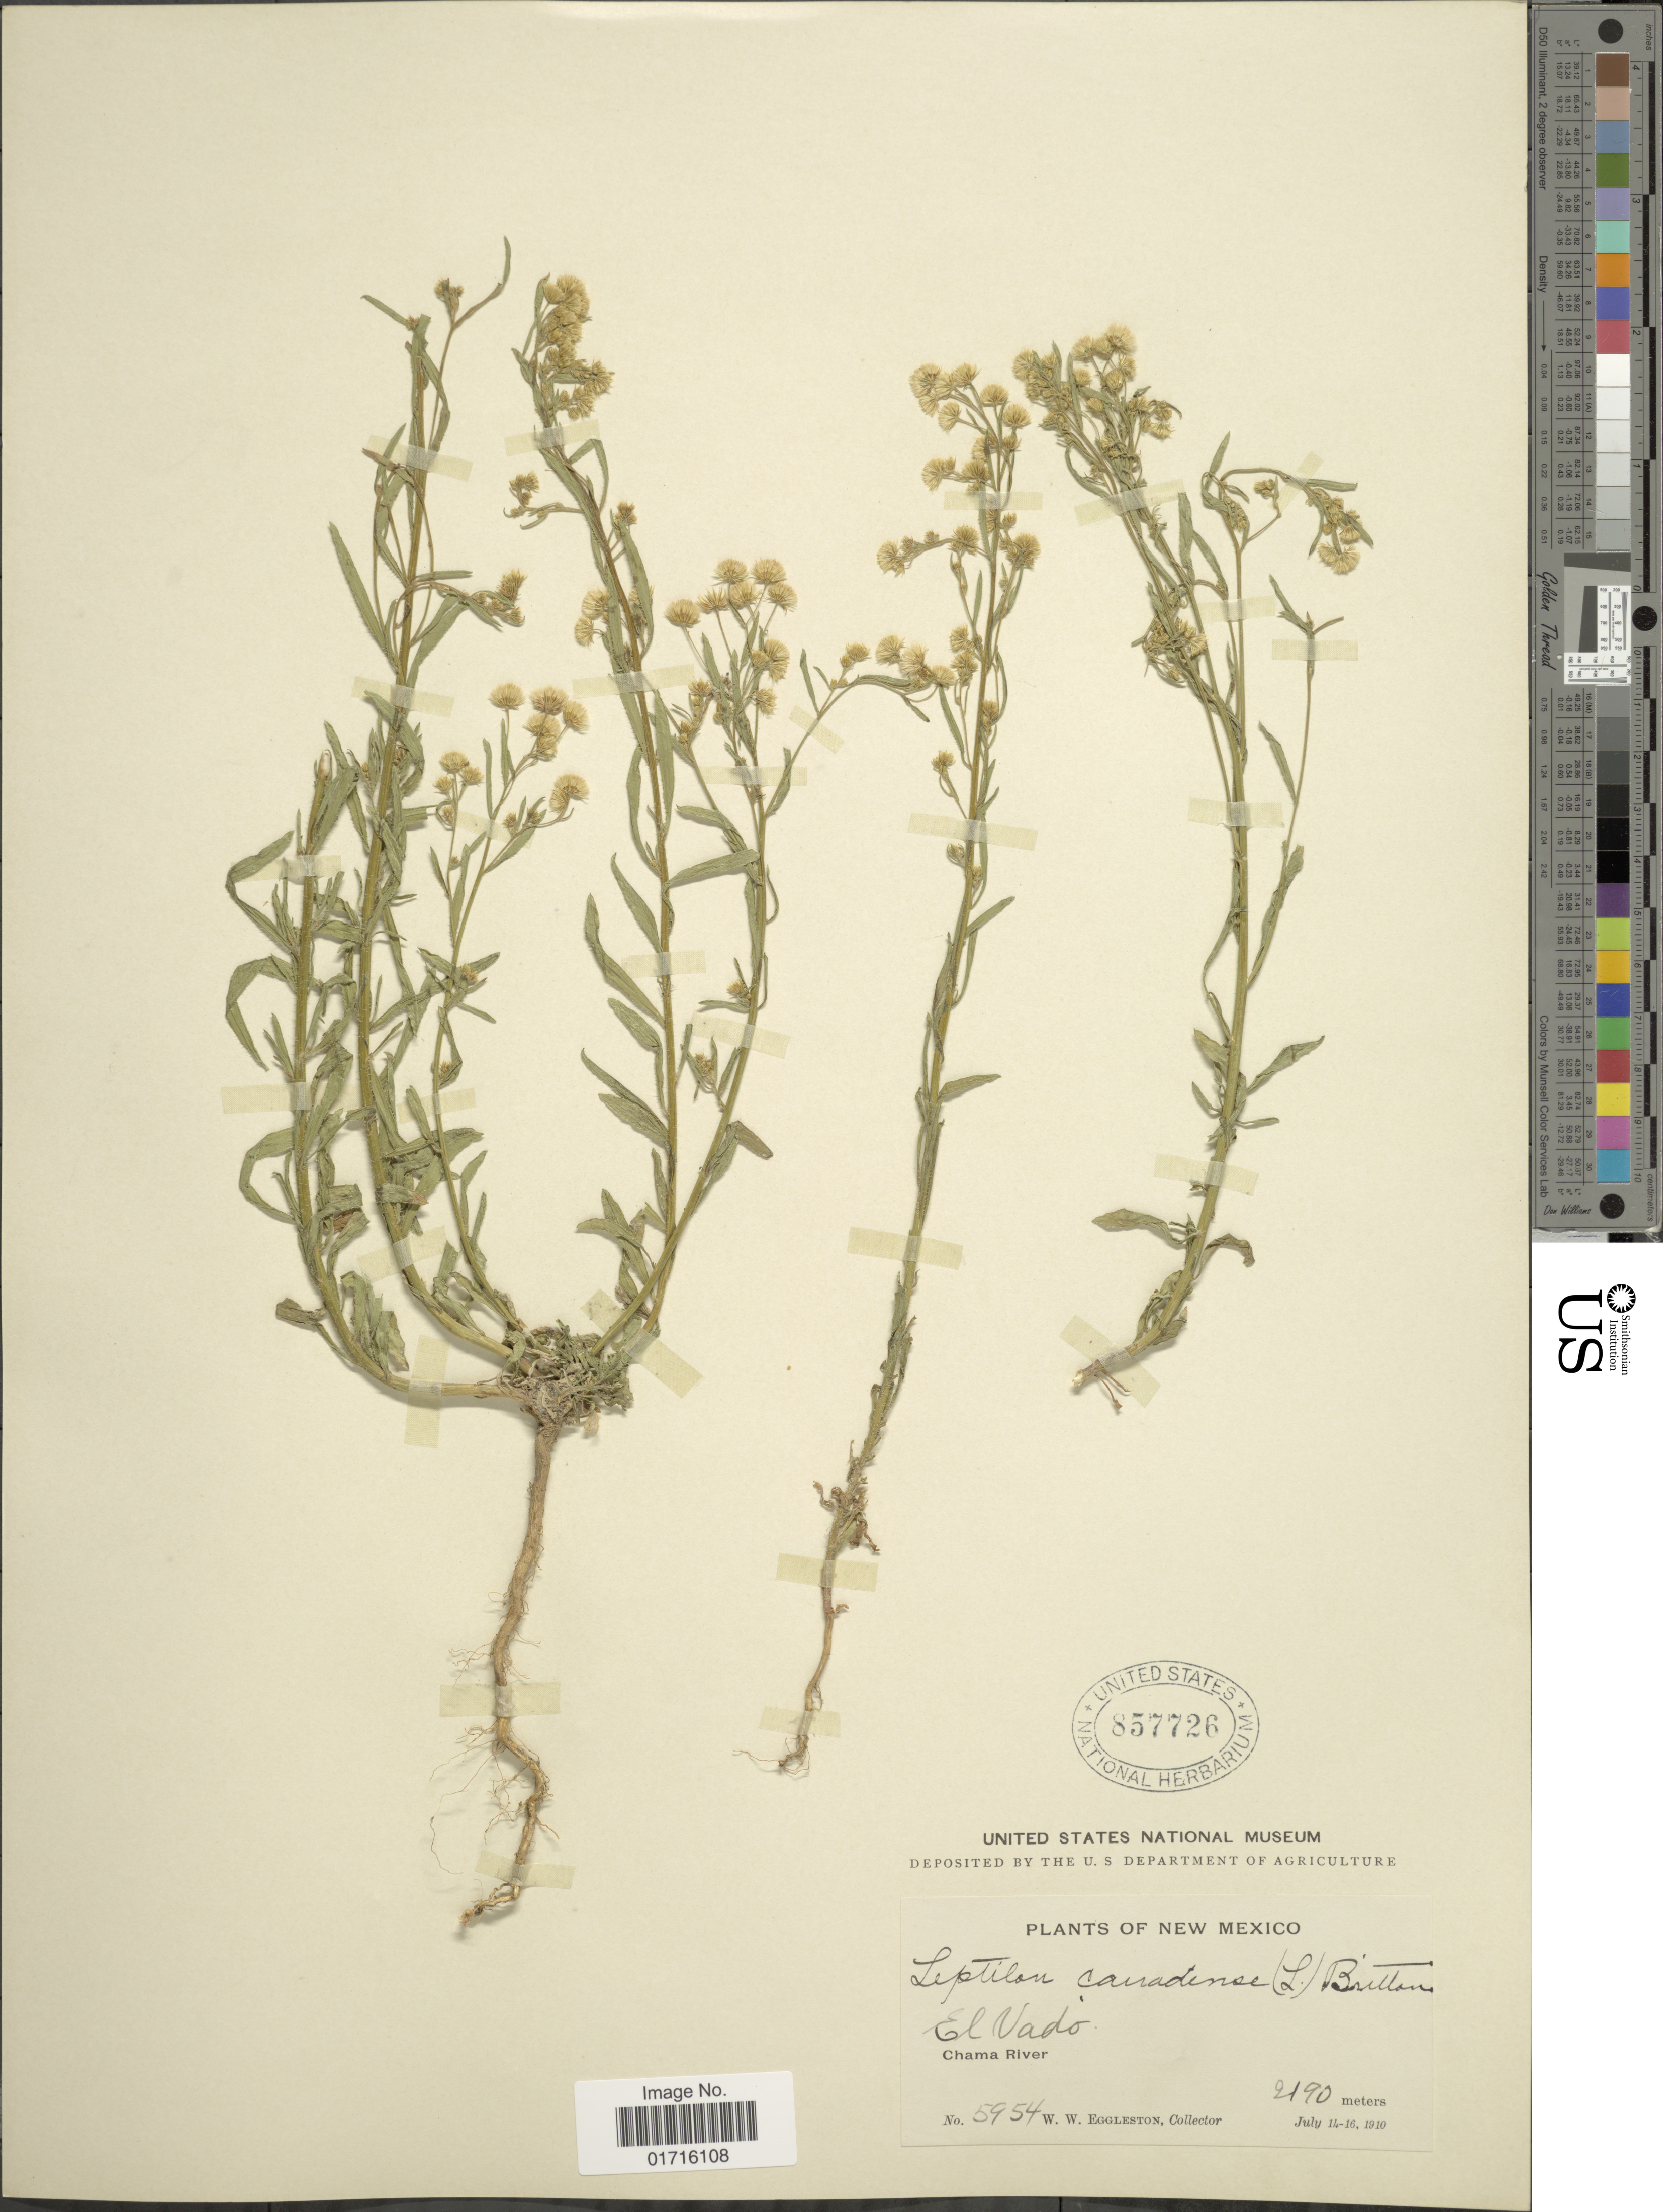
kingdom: Plantae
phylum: Tracheophyta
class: Magnoliopsida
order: Asterales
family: Asteraceae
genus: Conyza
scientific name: Conyza canadensis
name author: (L.) Cronq.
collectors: W. W. Eggleston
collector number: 5954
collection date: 1910-07-14/1910-07-16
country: United States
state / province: New Mexico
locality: El Vado, Chama River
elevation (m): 2190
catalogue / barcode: US 857726